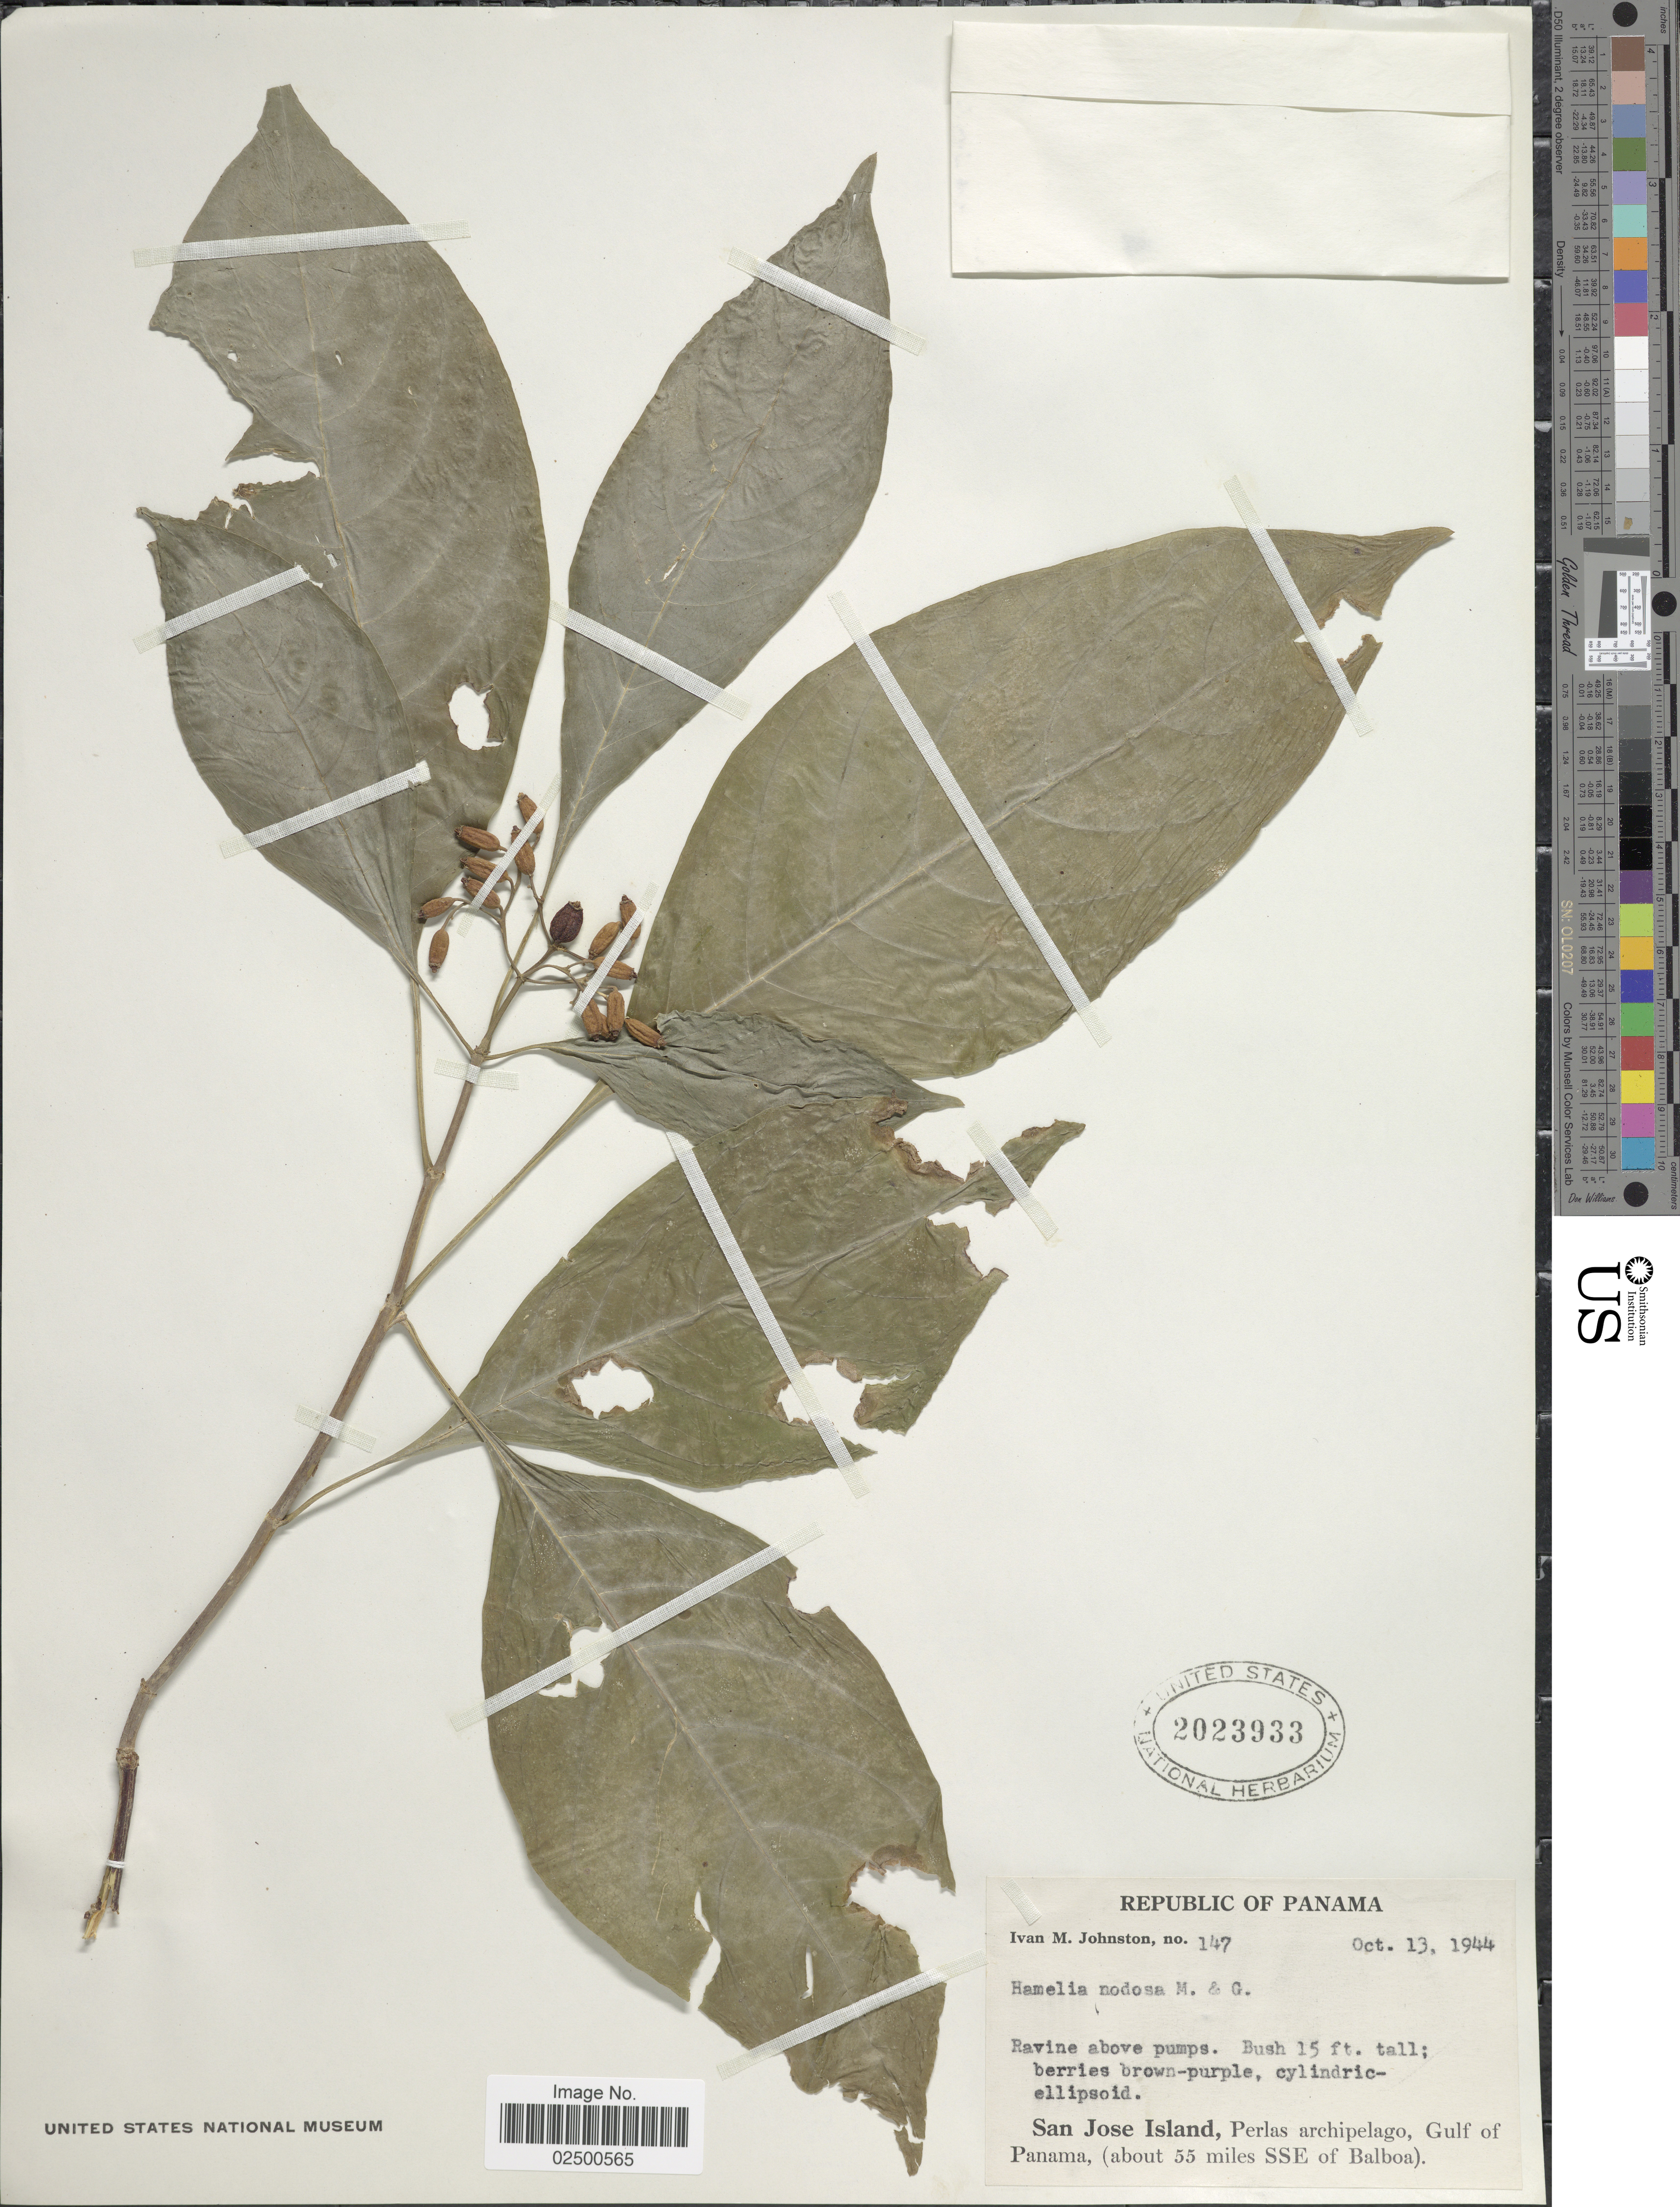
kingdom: Plantae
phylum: Tracheophyta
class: Magnoliopsida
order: Gentianales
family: Rubiaceae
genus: Hamelia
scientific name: Hamelia nodosa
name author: M. Martens & Galeotti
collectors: I.M. Johnston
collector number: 147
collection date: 1944-10-13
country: Panama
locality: Ravine above pumps. San Jose Island, Perlas archipelago, Gulf of Panama, (about 55 miles SSE of Balboa).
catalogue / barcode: US 2023933